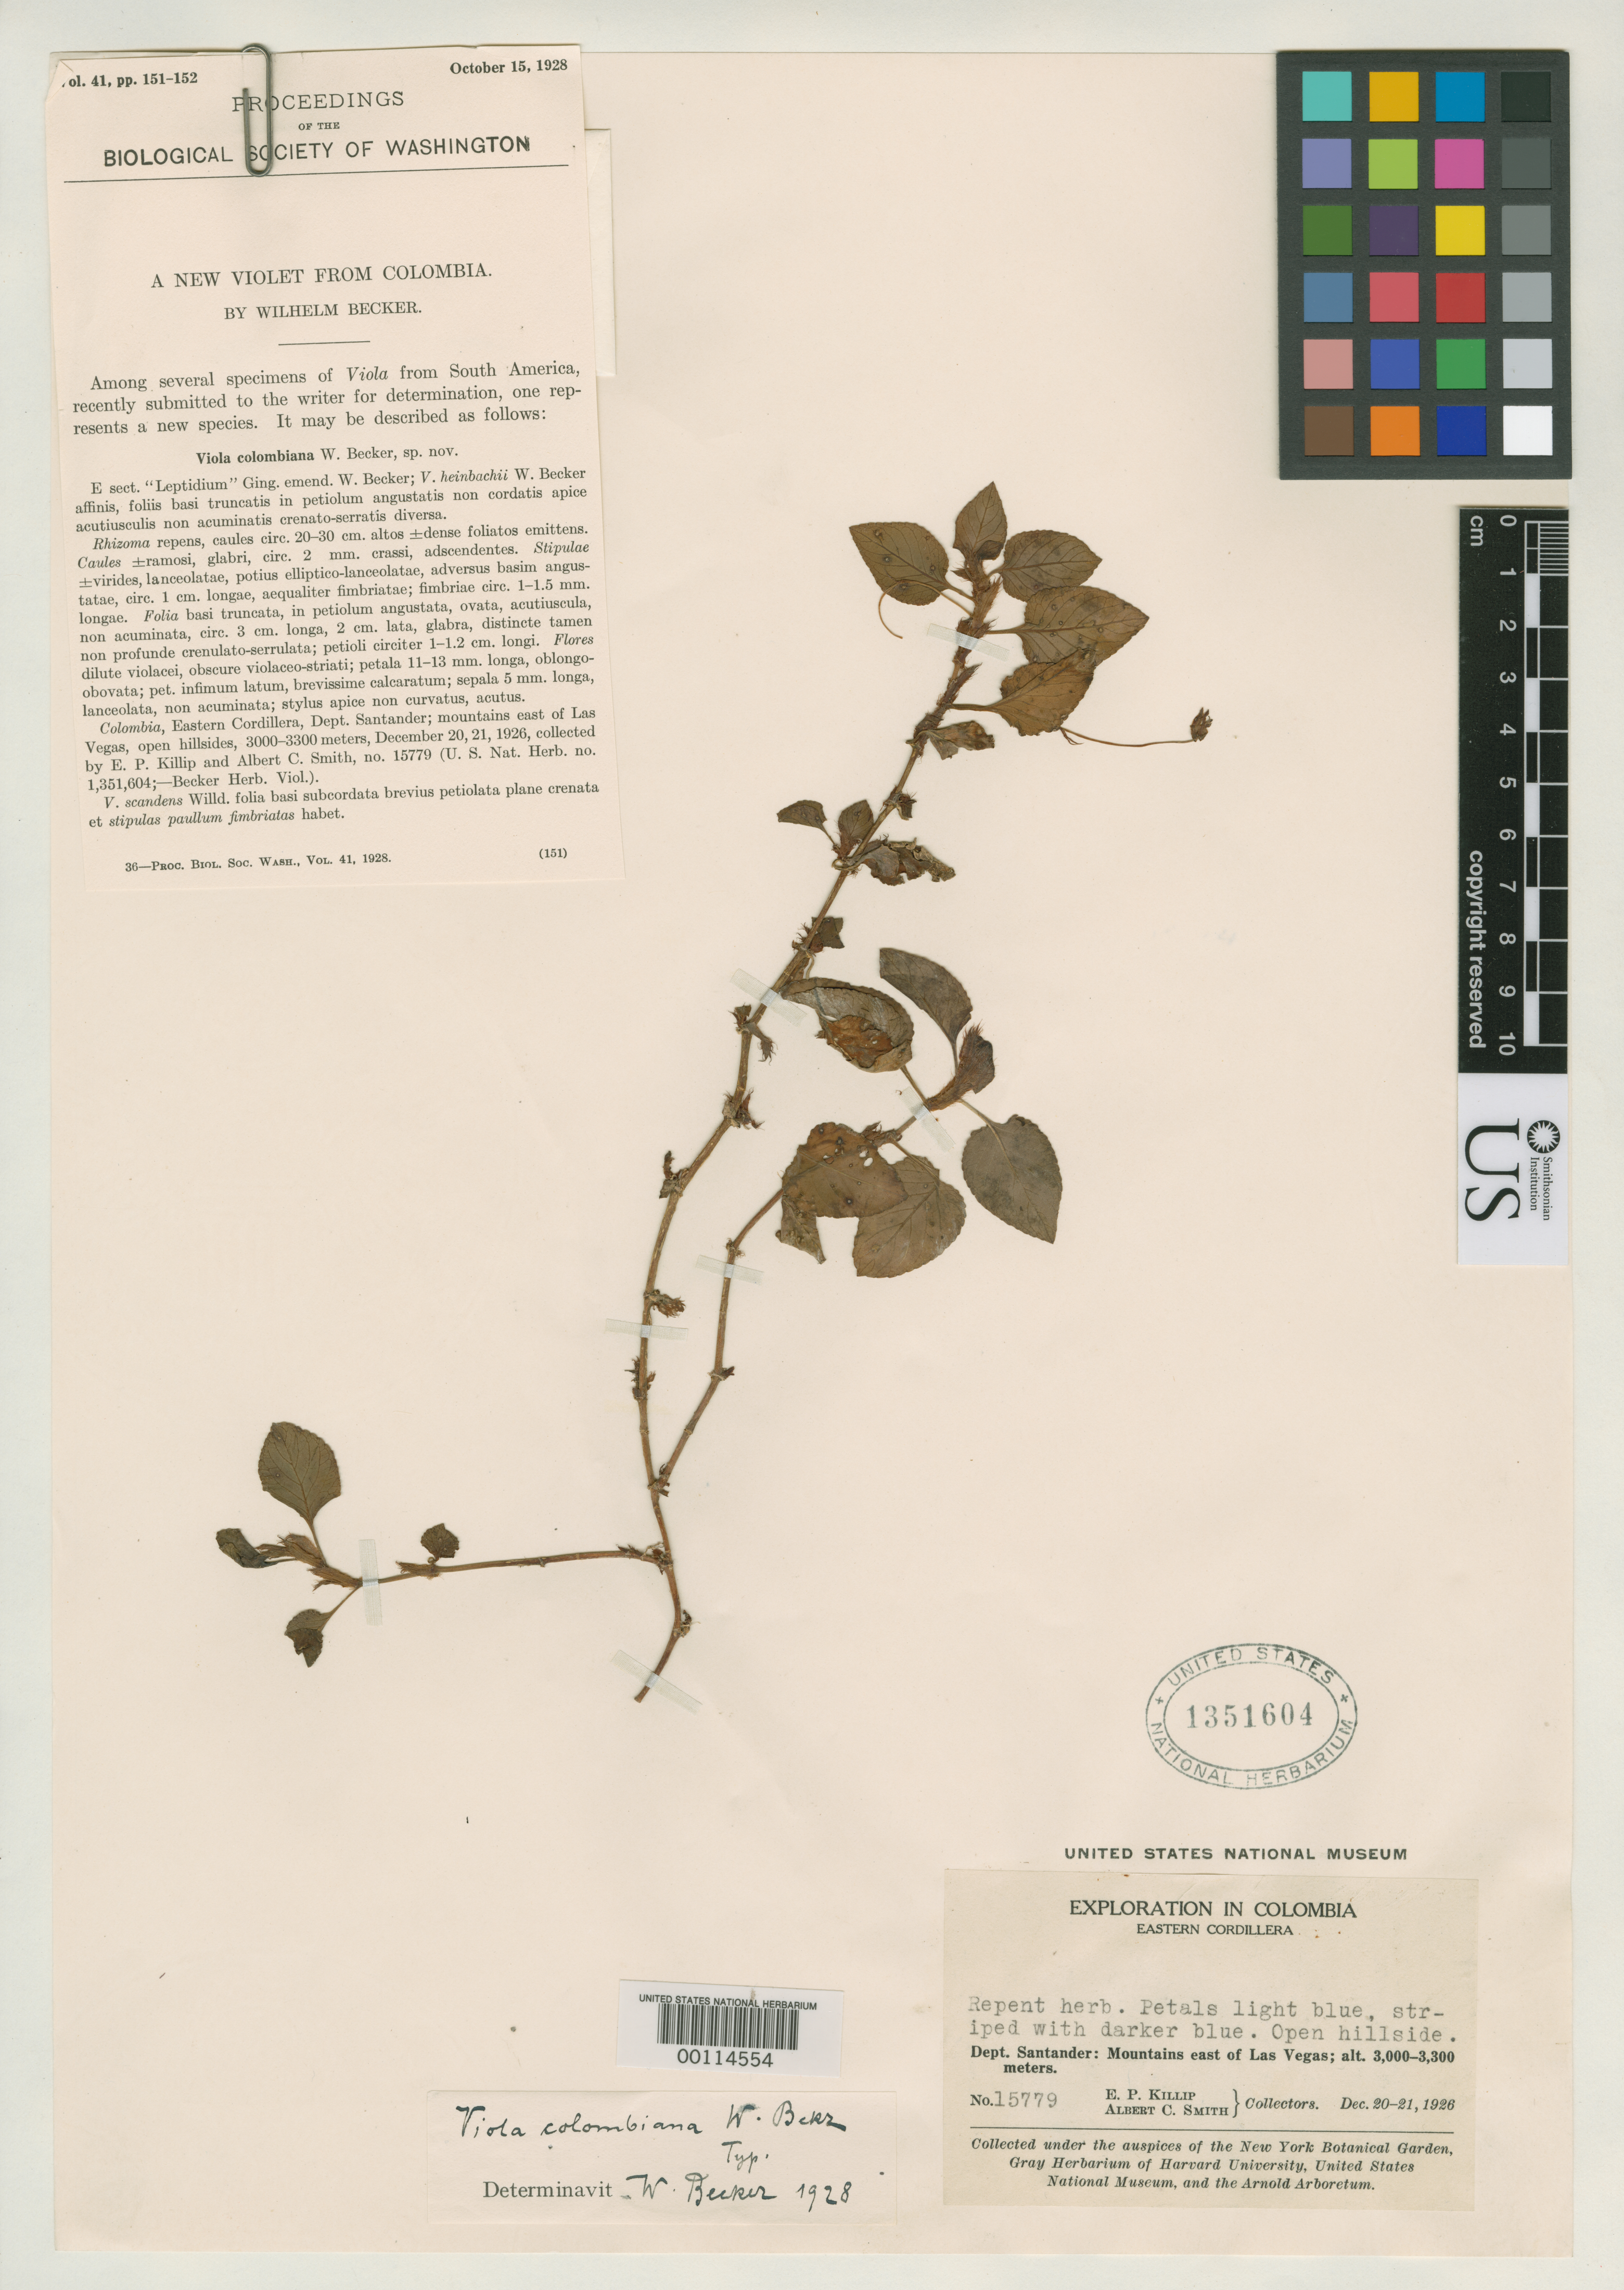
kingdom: Plantae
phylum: Tracheophyta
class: Magnoliopsida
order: Malpighiales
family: Violaceae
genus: Viola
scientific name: Viola colombiana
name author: W. Becker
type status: Holotype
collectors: E. P. Killip & A. C. Smith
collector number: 15779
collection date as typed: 20 Dec 1926 to 21 Dec 1926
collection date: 1926-12-20/1926-12-21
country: Colombia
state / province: Santander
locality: Mountains E of Las Vegas.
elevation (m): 3000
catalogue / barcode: US 1351604